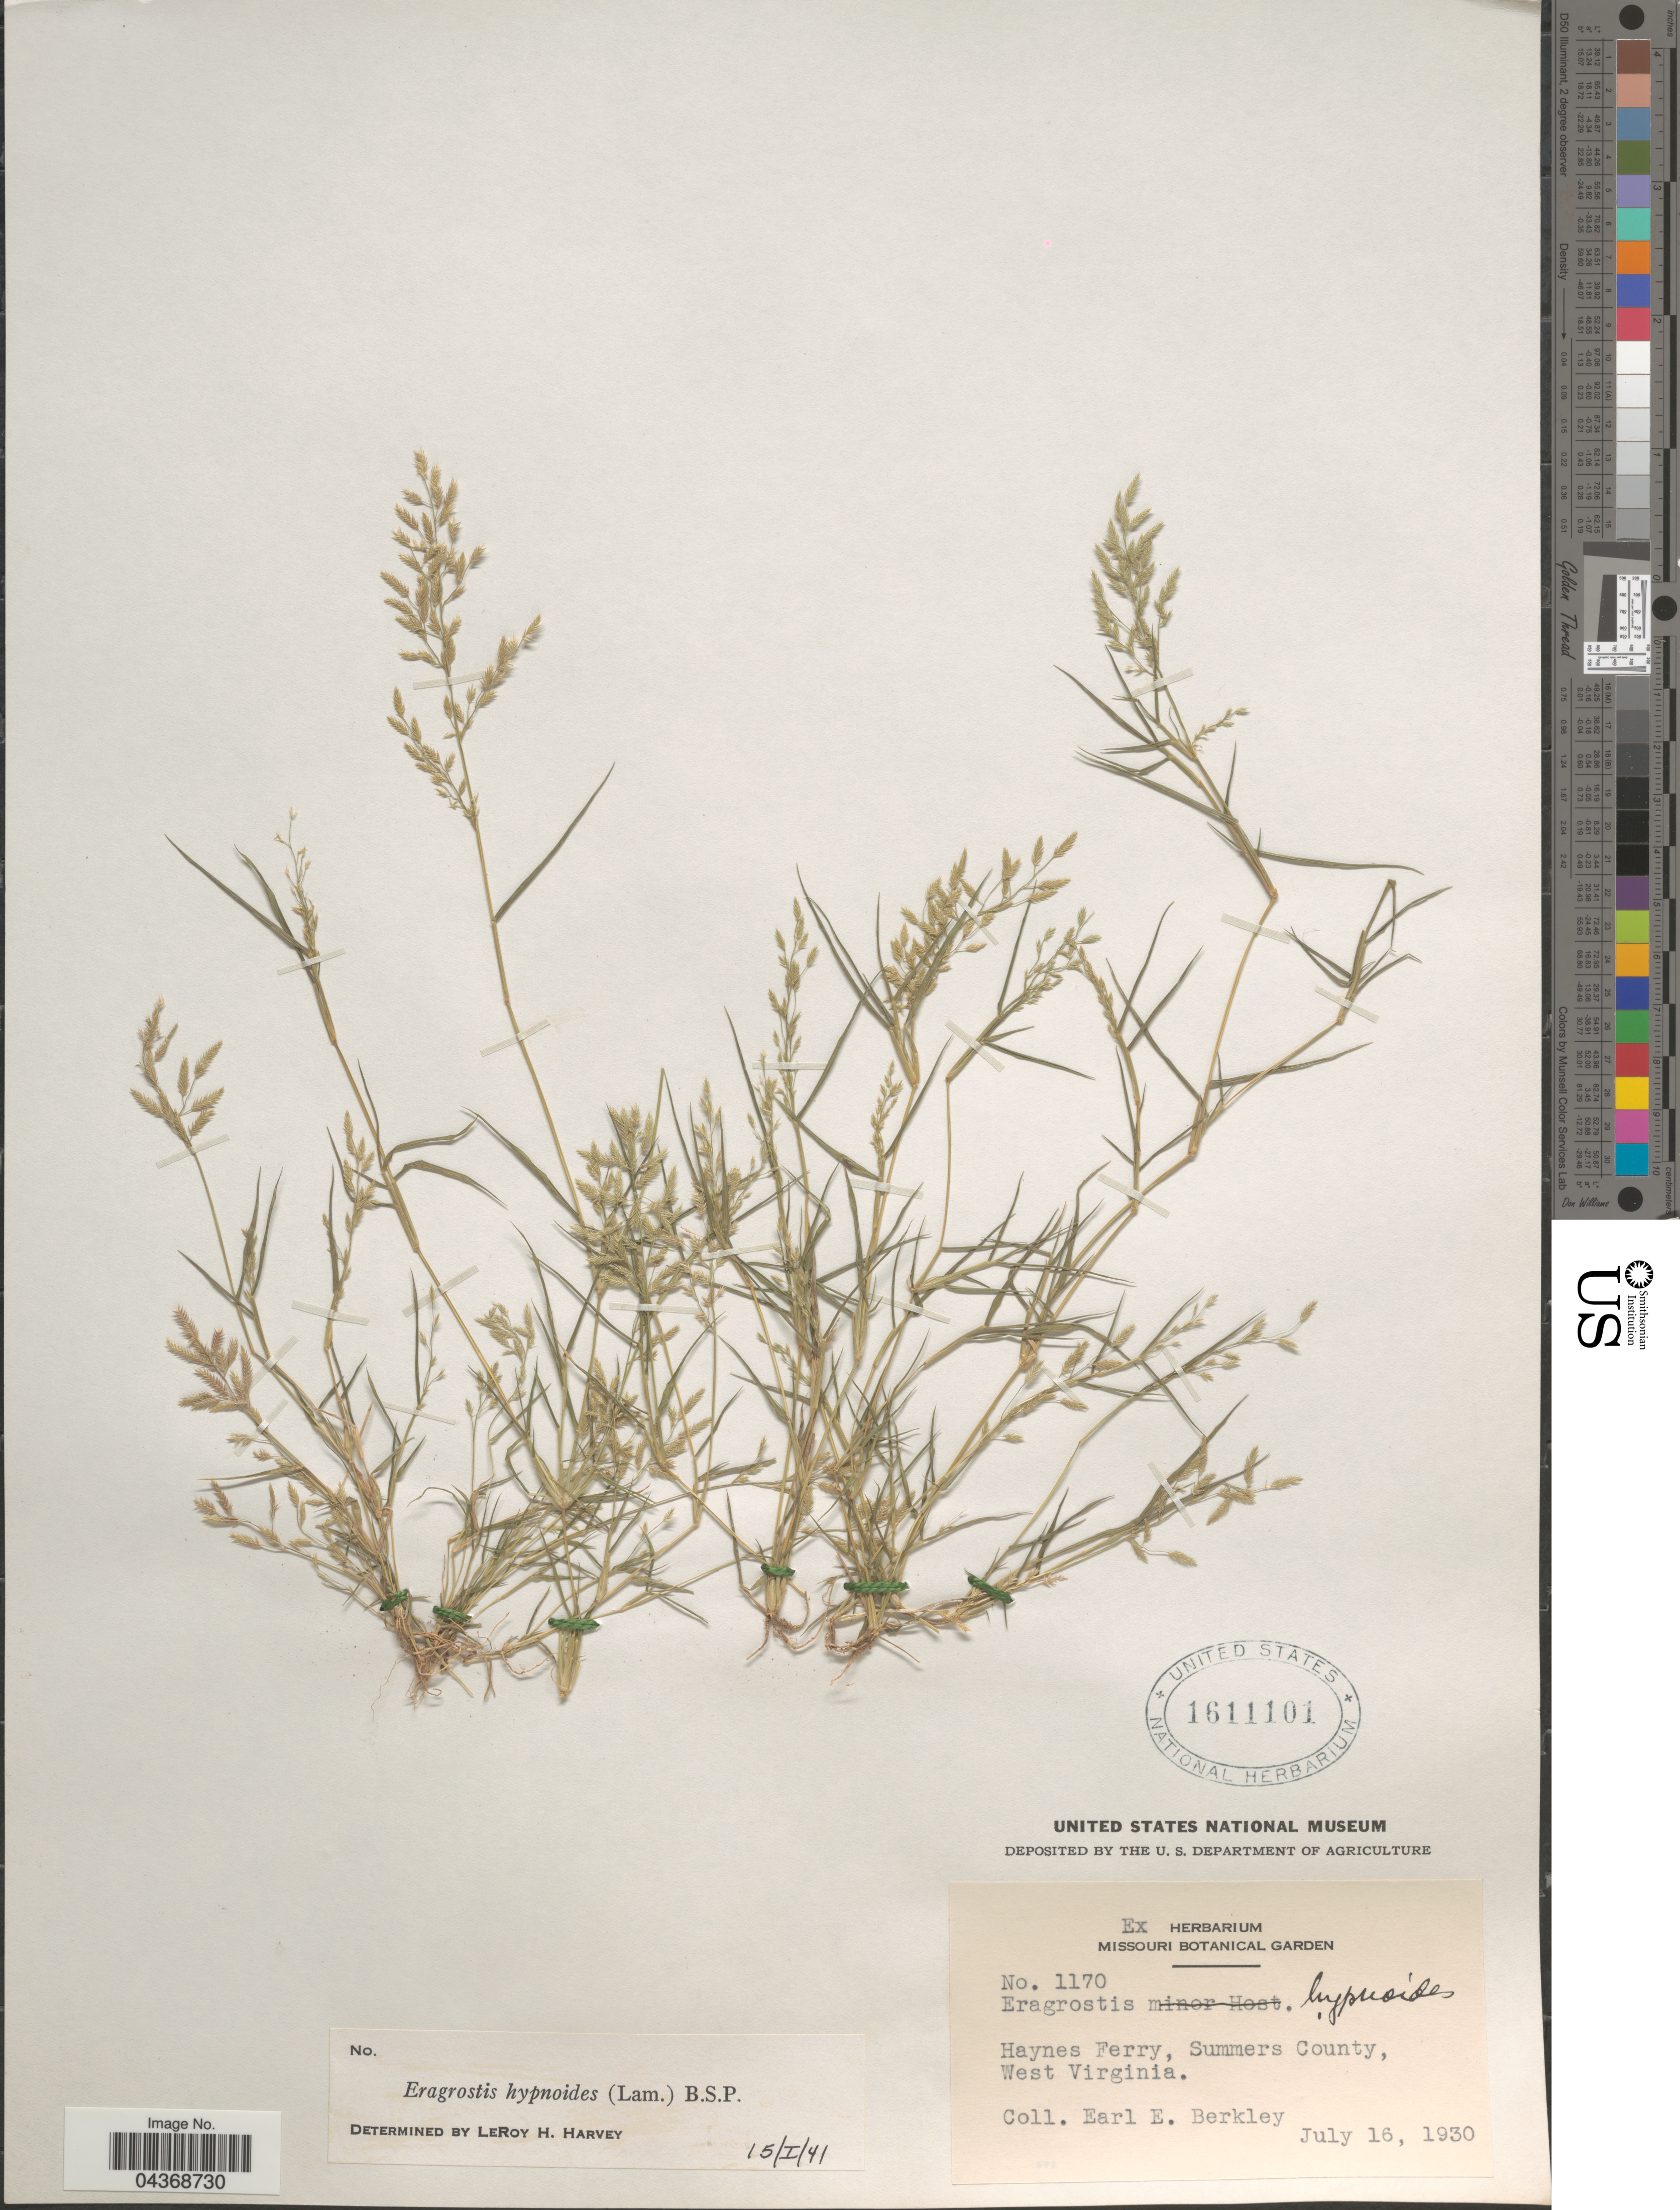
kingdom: Plantae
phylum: Tracheophyta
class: Liliopsida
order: Poales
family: Poaceae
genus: Eragrostis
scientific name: Eragrostis hypnoides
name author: (Lam.) Britton, Stearns & Poggenb.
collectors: E. Berkley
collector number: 1170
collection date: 1930-07-16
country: United States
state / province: West Virginia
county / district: Summers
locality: Haynes Ferry, Summers County.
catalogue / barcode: US 1611101